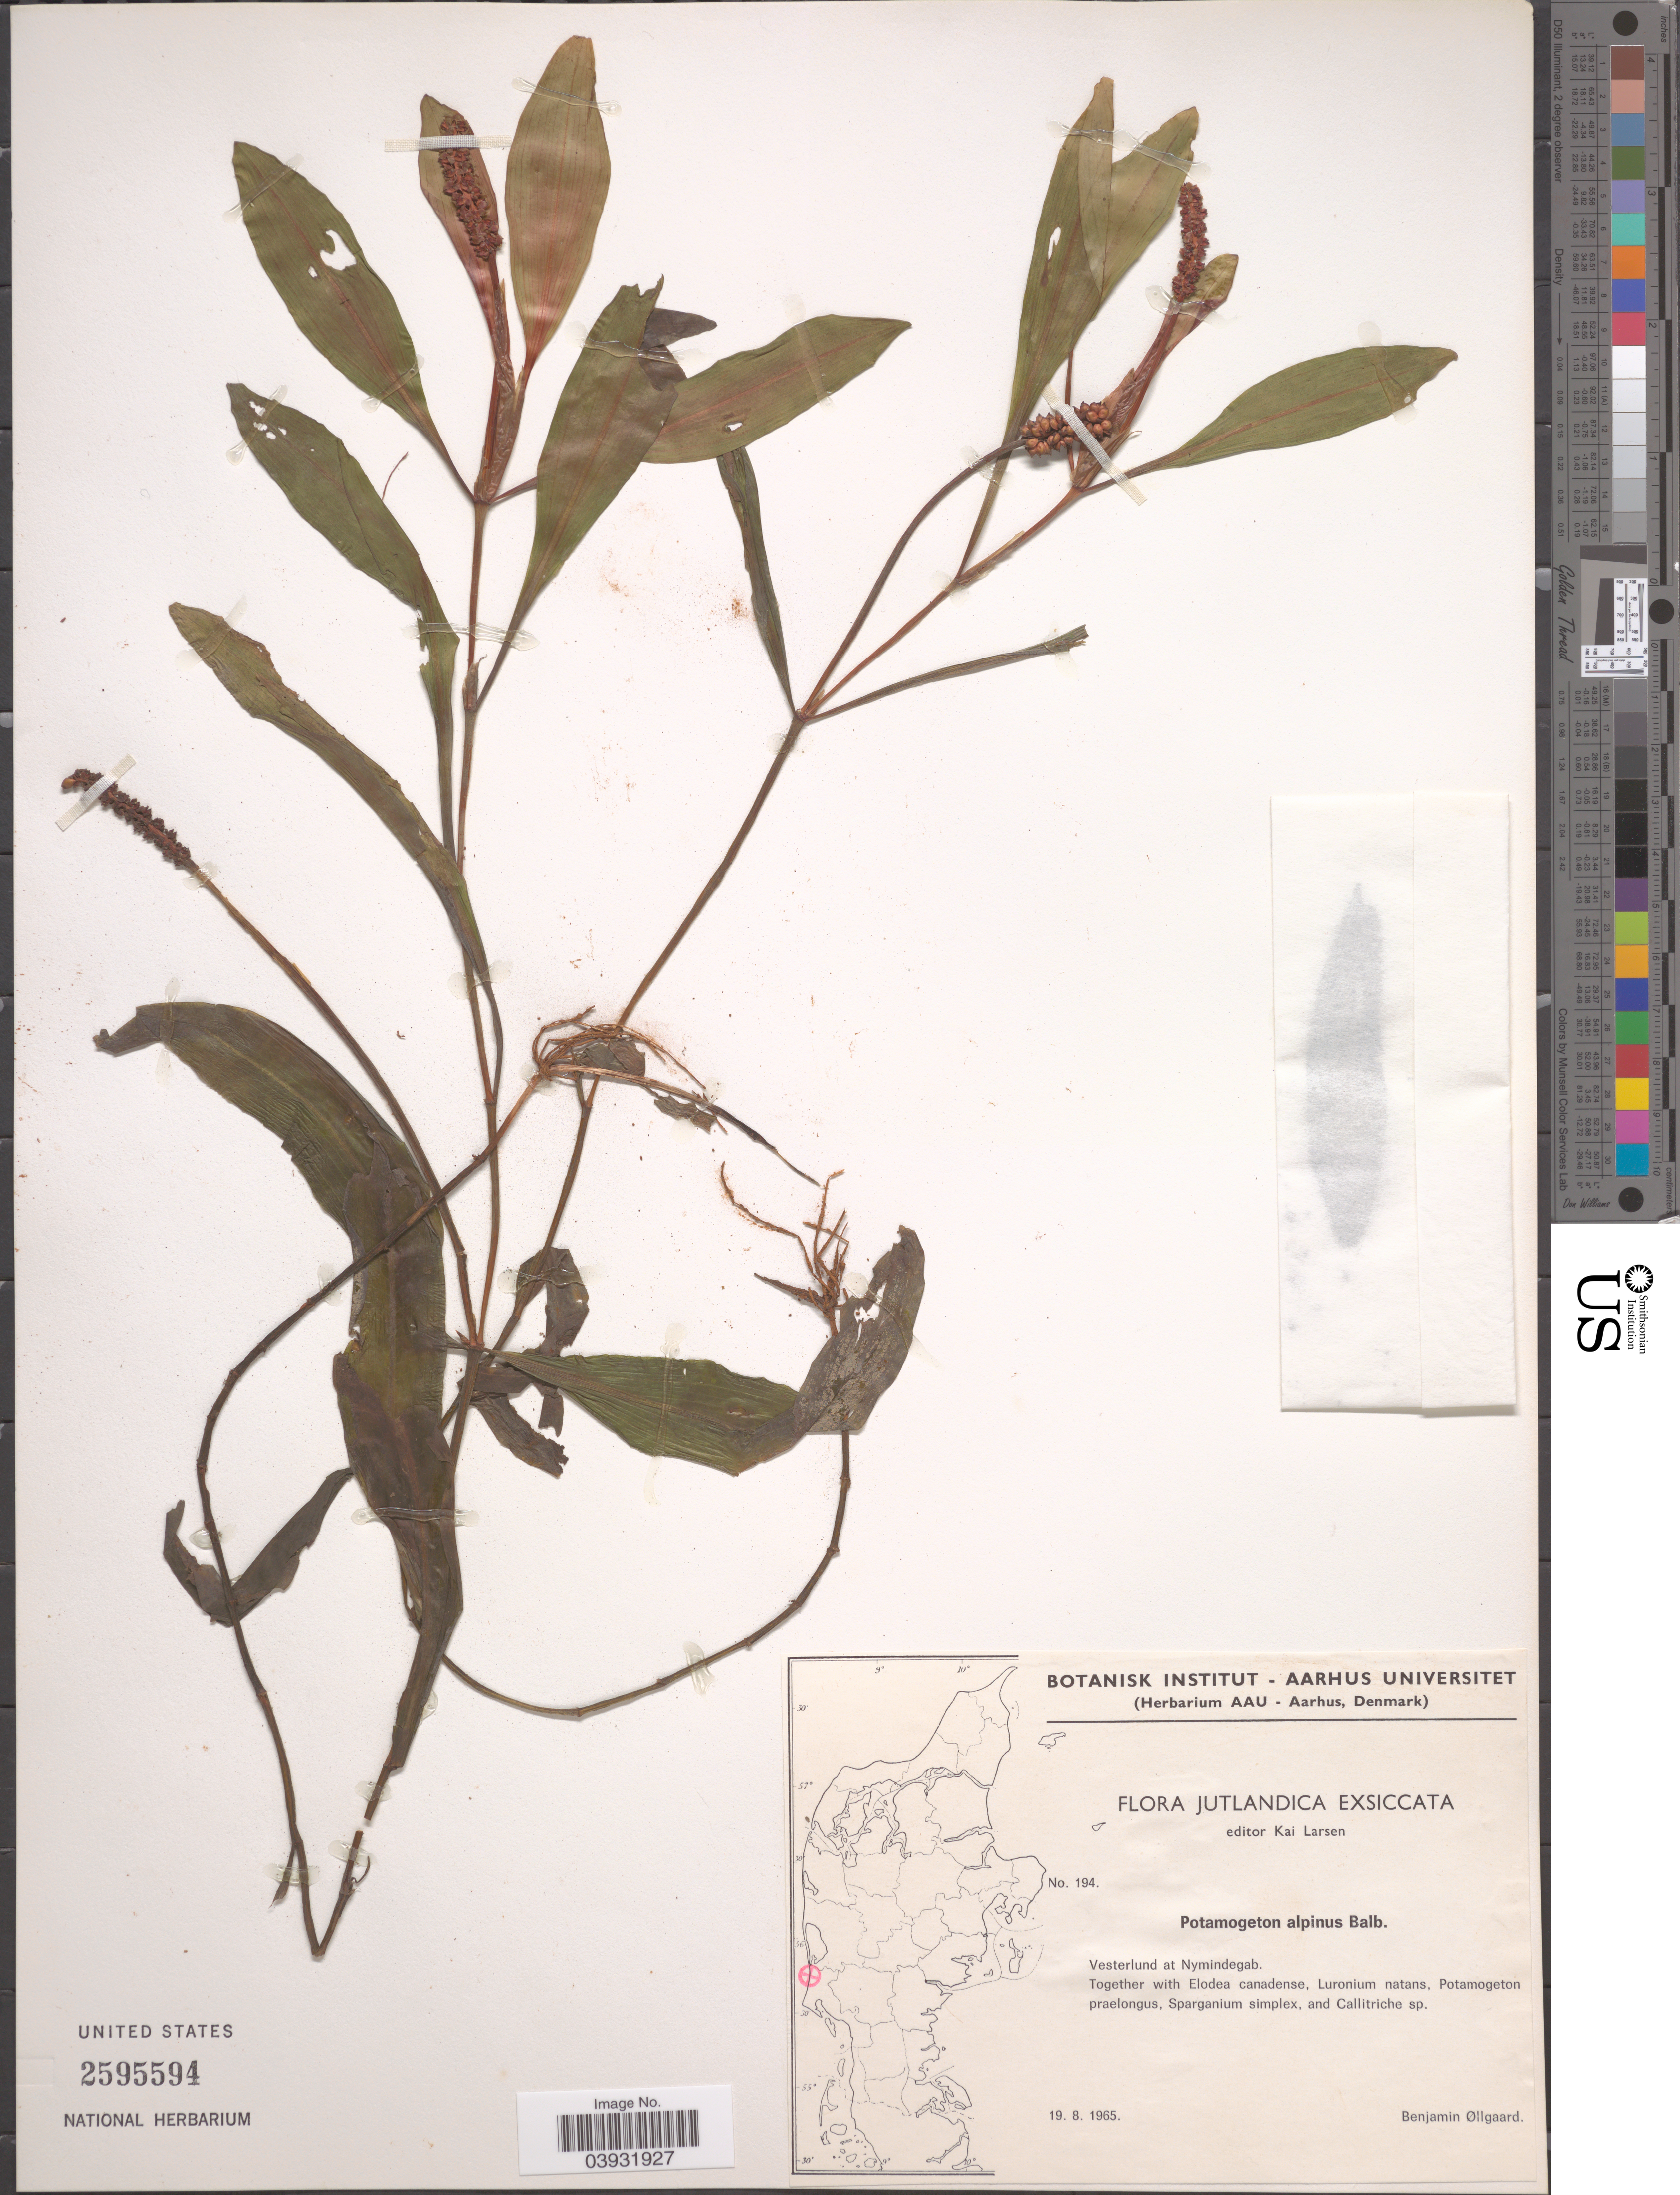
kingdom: Plantae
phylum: Tracheophyta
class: Liliopsida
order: Alismatales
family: Potamogetonaceae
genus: Potamogeton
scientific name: Potamogeton alpinus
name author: Balb.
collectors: B. Øllgaard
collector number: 194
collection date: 1965-08-19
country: Denmark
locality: Jutlandica. Vesterlund at Nymindegab.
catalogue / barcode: US 2595594